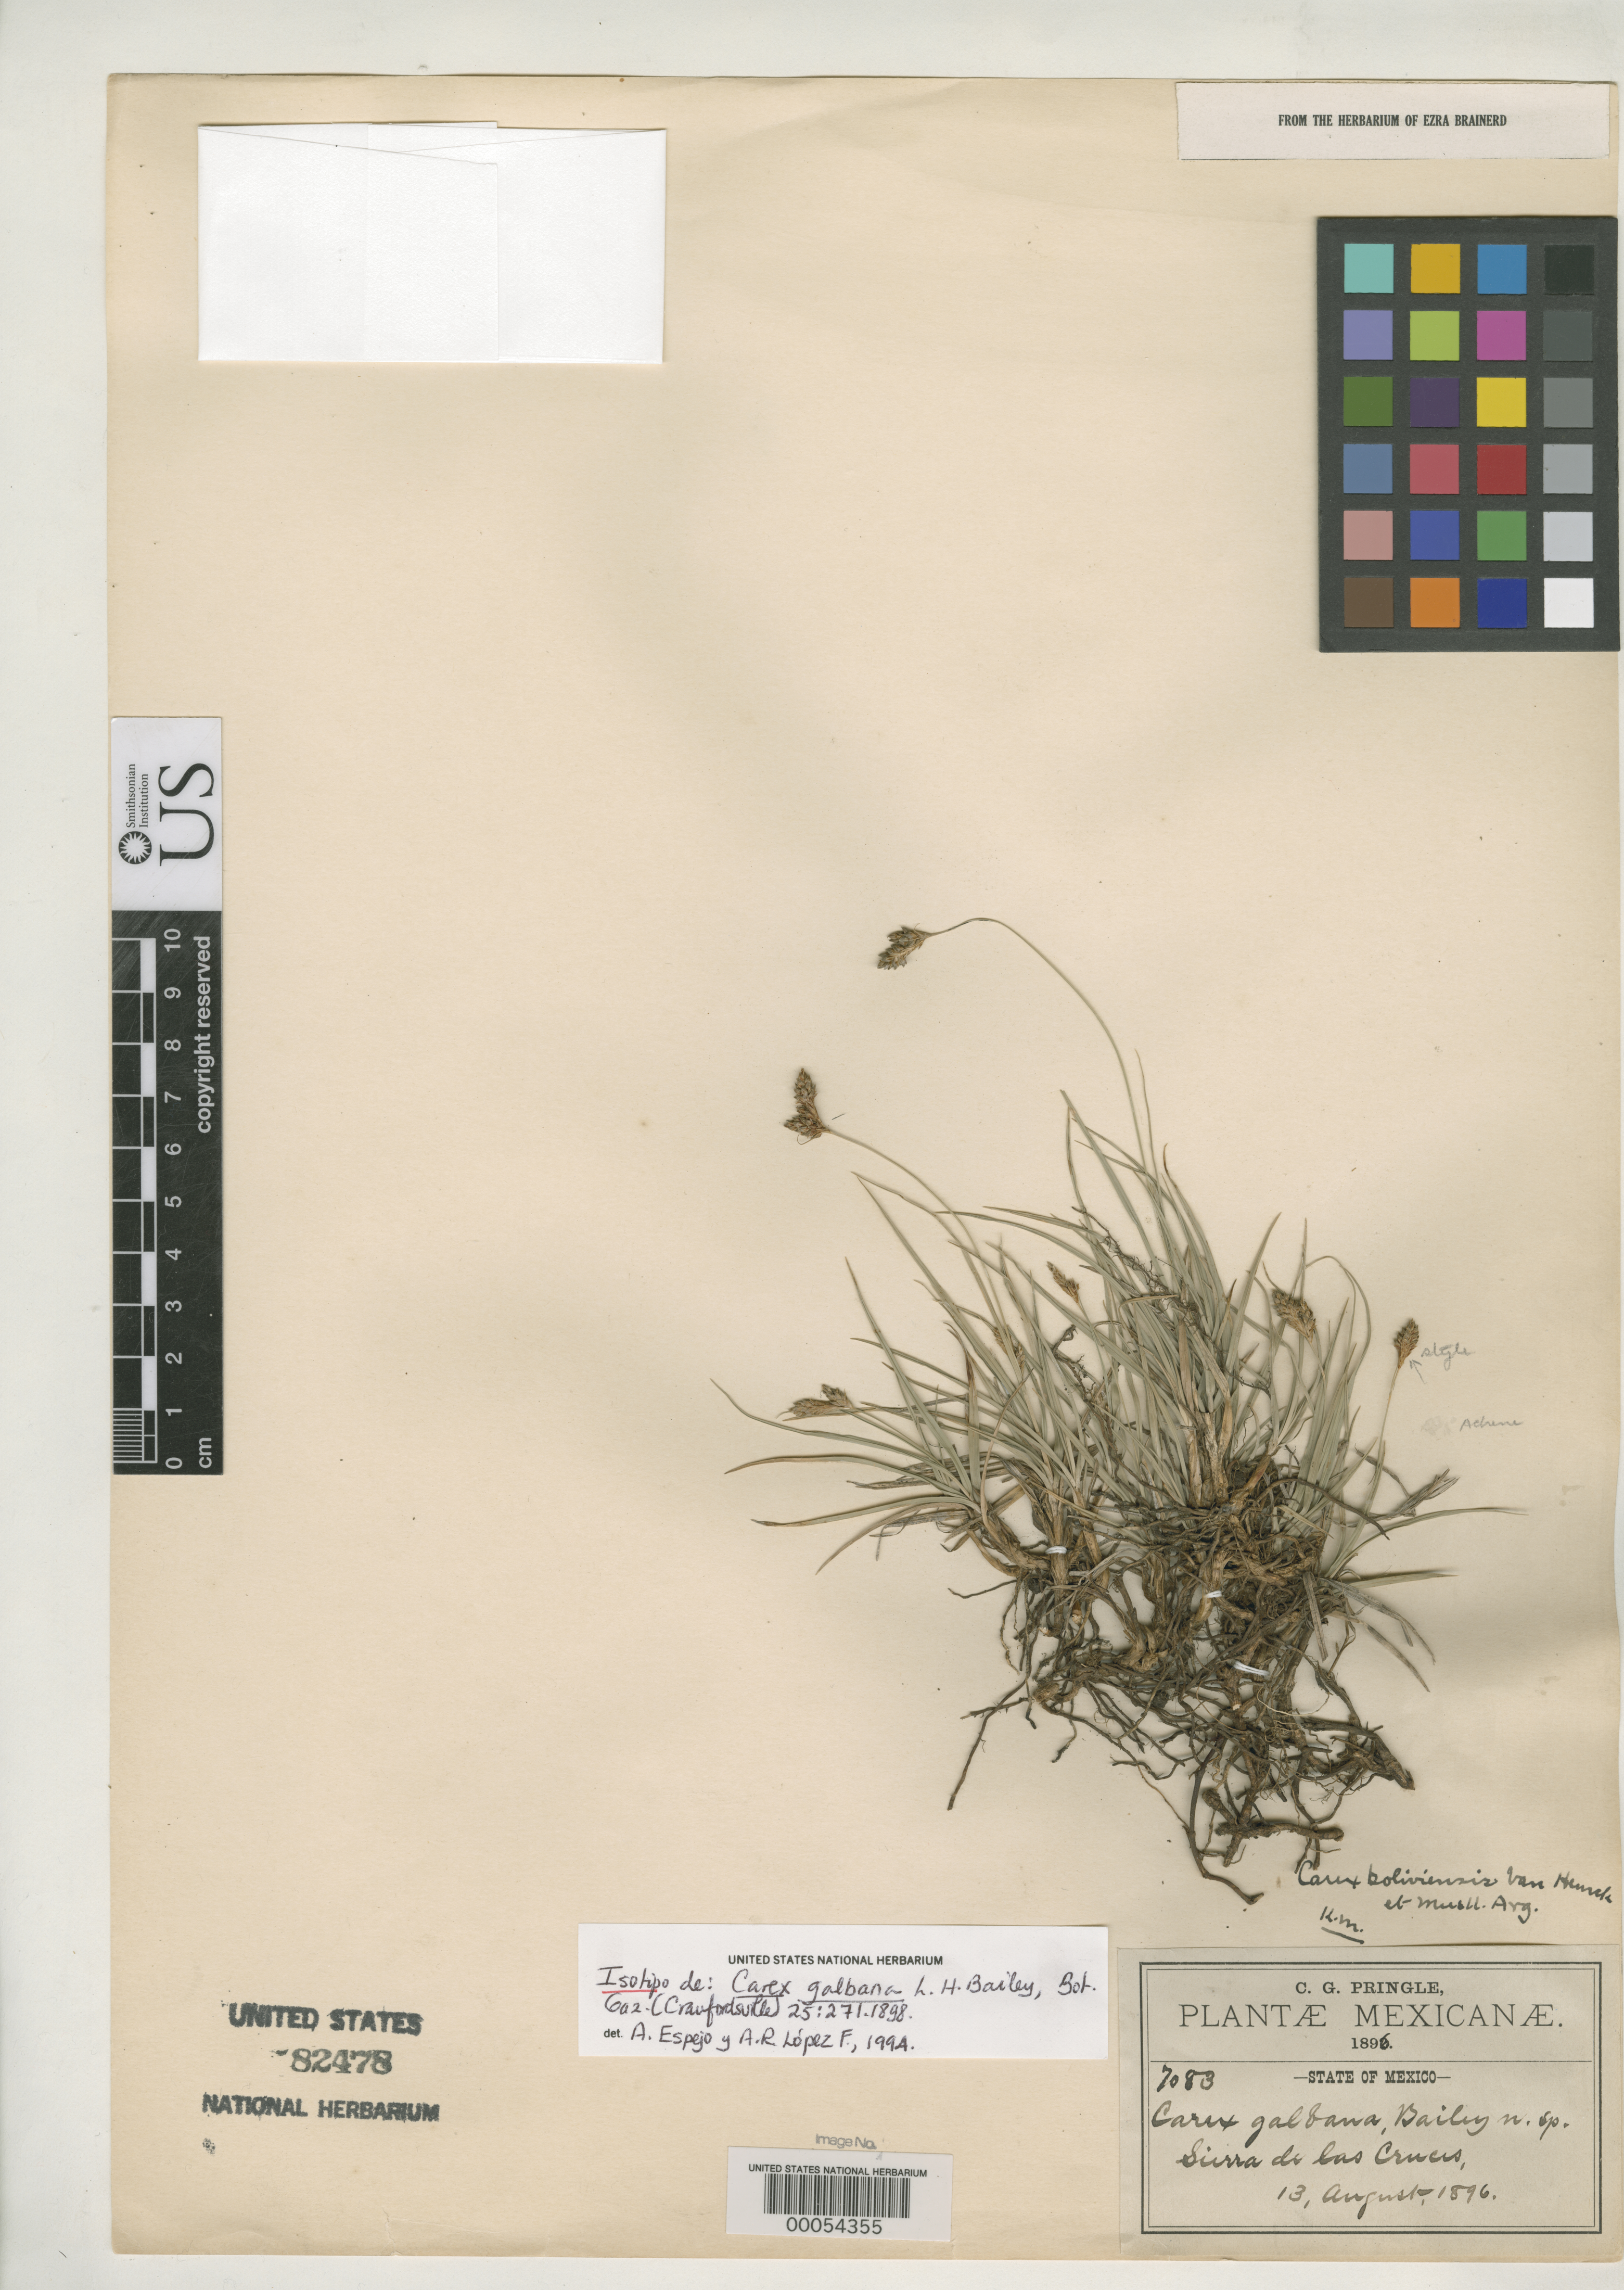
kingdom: Plantae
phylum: Tracheophyta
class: Liliopsida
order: Poales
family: Cyperaceae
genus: Carex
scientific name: Carex galbana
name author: L.H. Bailey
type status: Isotype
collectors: C. G. Pringle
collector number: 7083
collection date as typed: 13 Aug 1896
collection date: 1896-08-13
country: Mexico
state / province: México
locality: Sierra de Las Cruces.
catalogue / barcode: US 82478